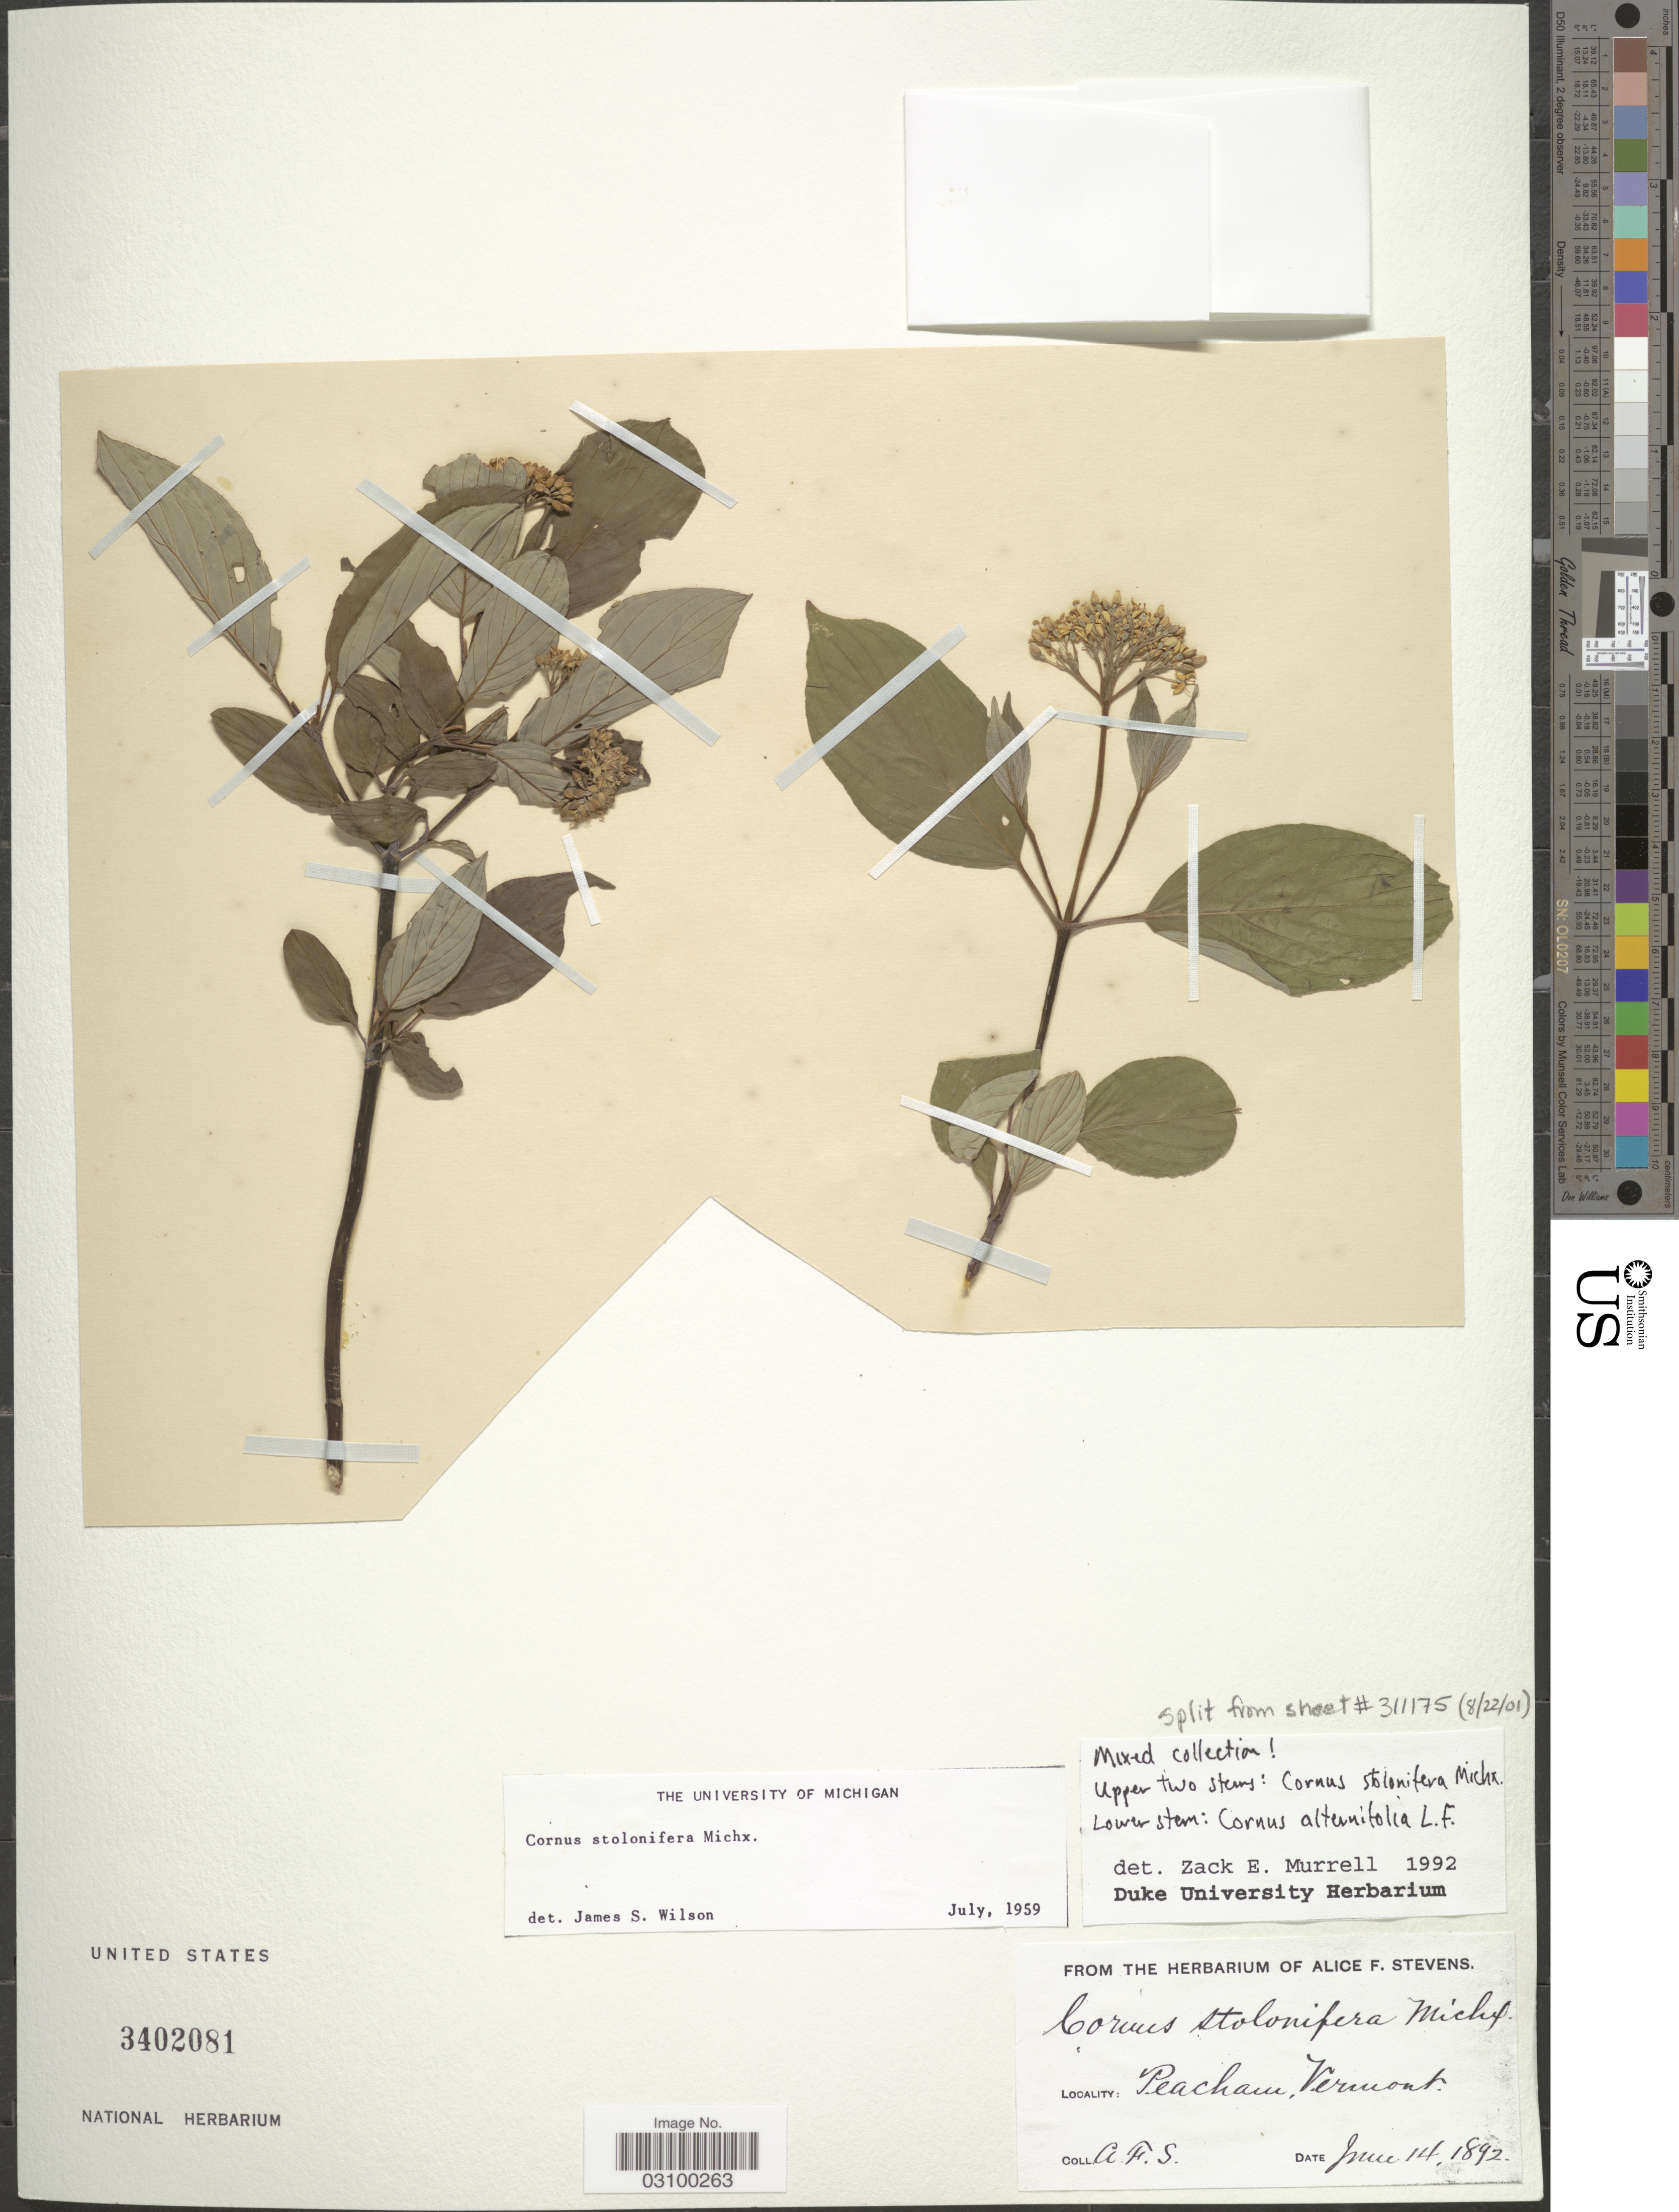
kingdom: Plantae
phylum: Tracheophyta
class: Magnoliopsida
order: Cornales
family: Cornaceae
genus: Cornus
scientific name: Cornus sericea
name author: L.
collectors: A. Stevens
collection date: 1892-06-14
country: United States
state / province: Vermont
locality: Peacham.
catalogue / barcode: US 3402081